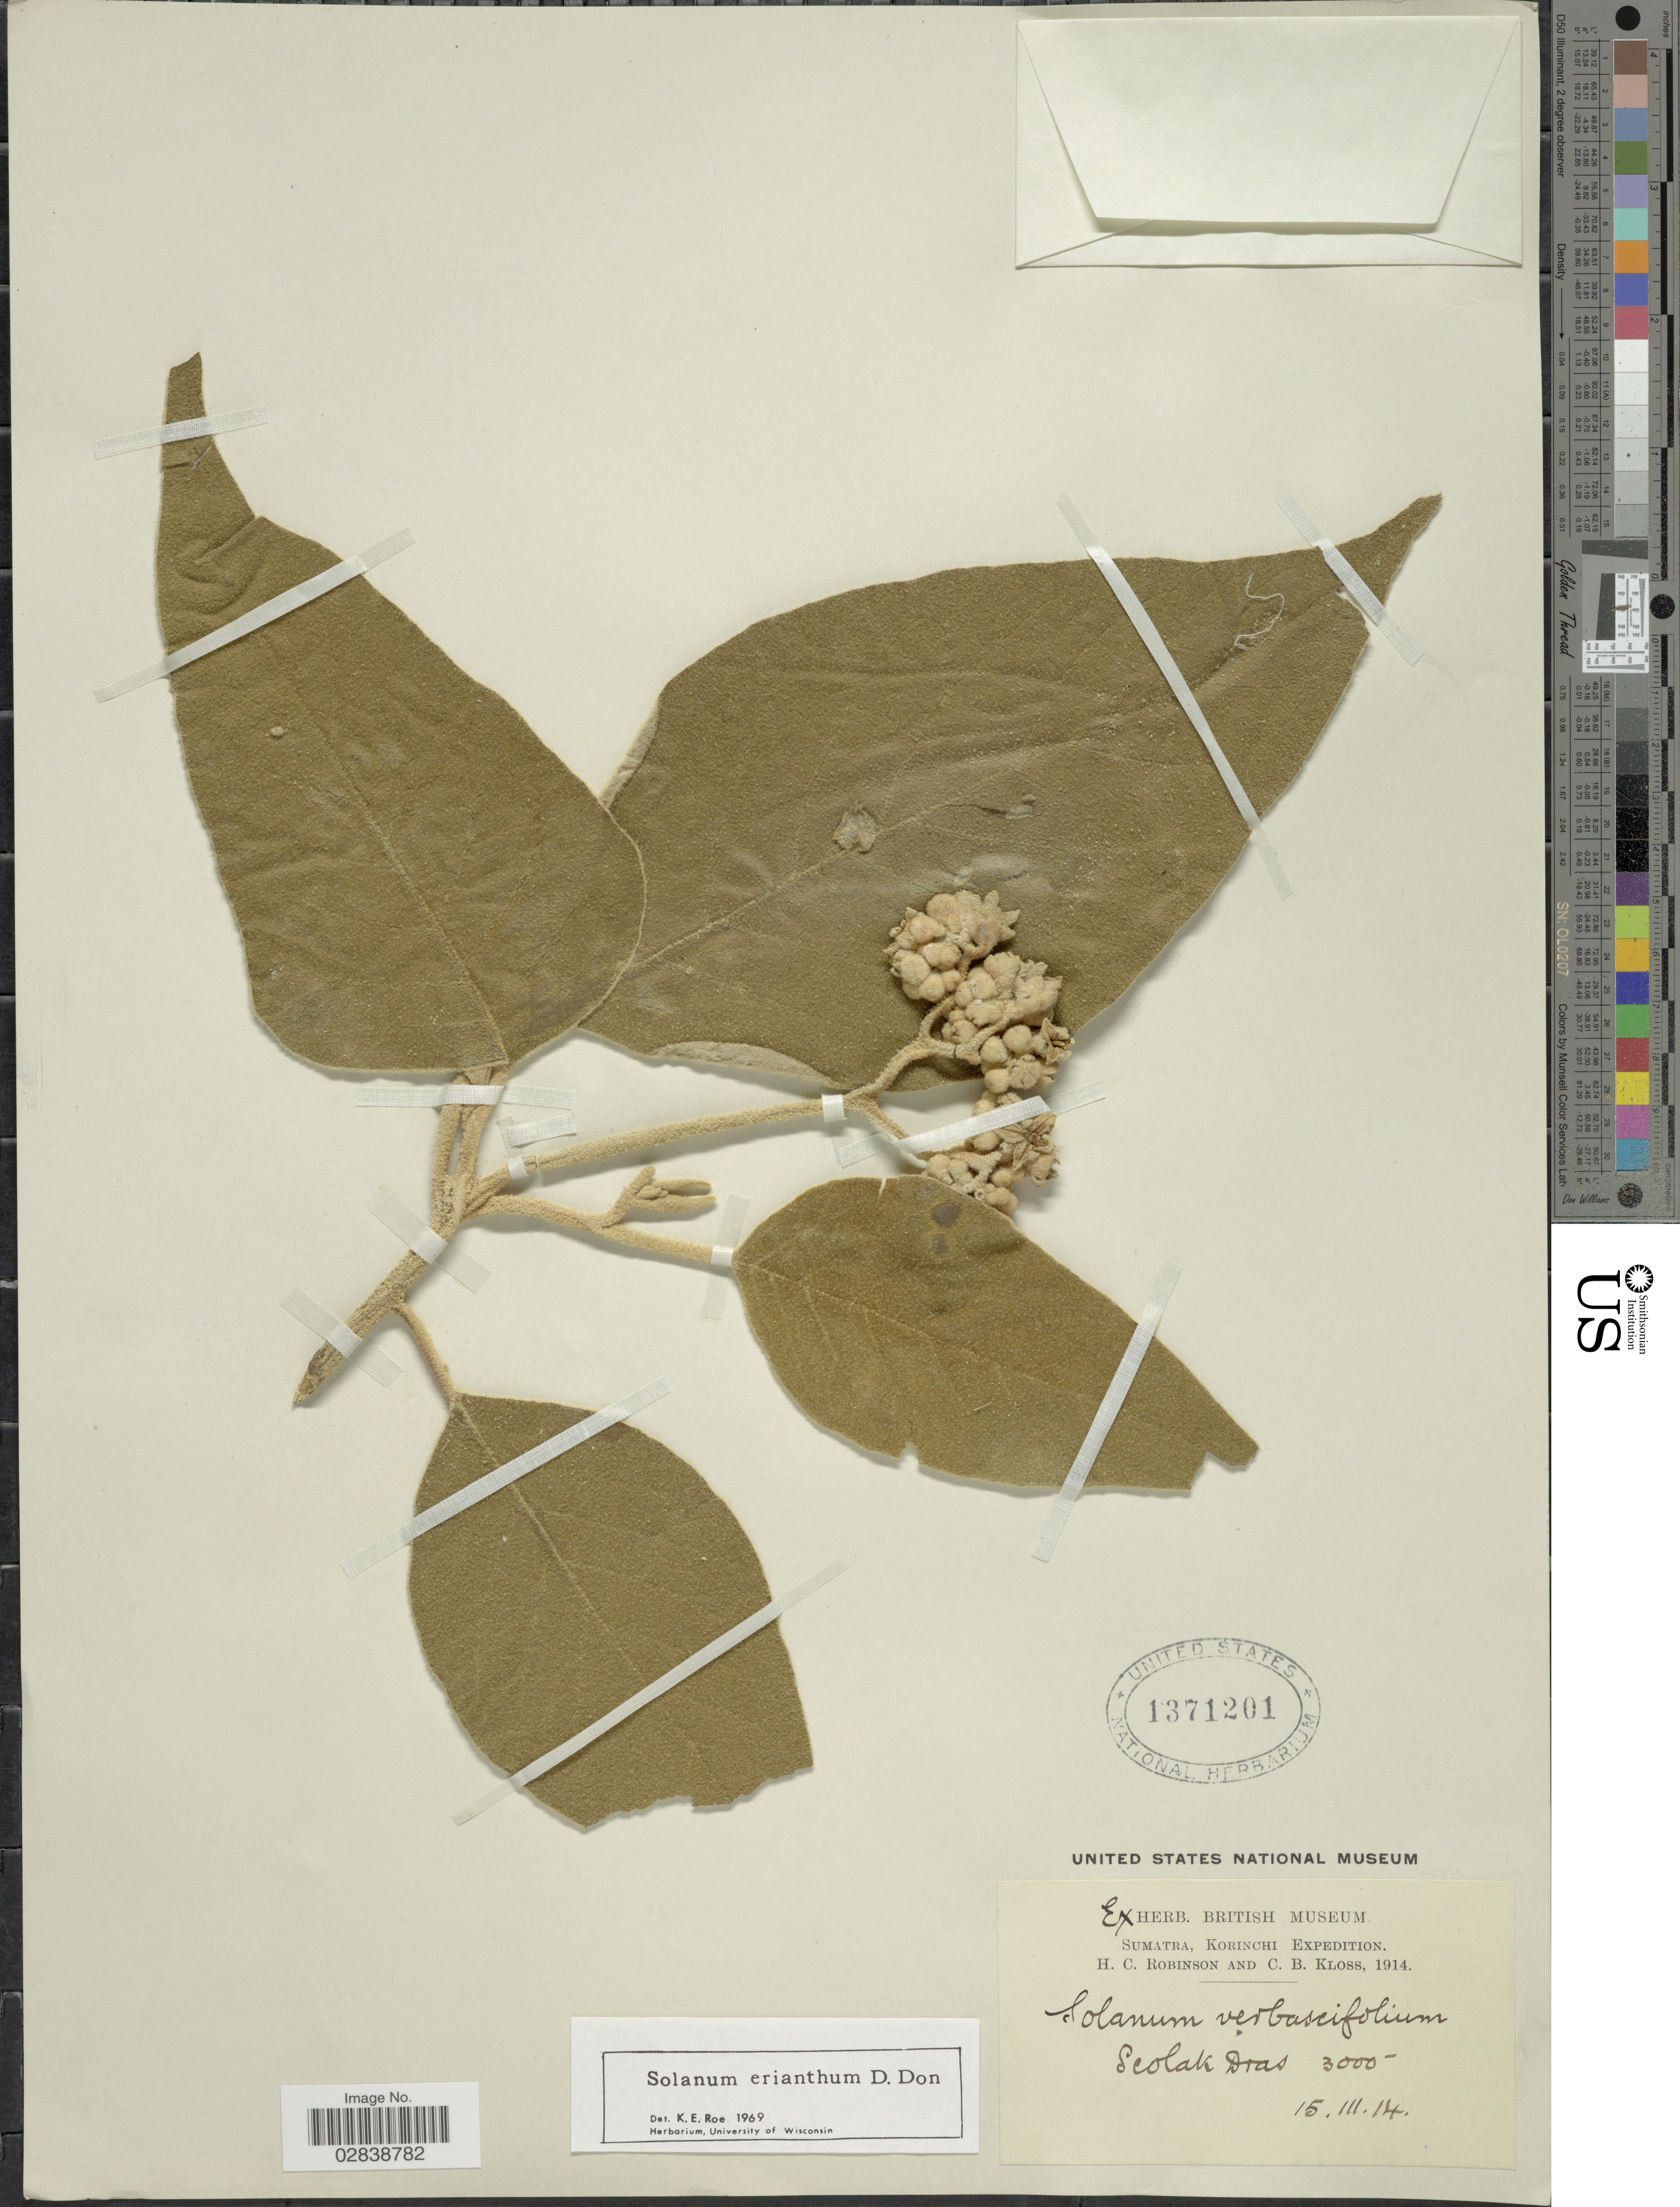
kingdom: Plantae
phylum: Tracheophyta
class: Magnoliopsida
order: Solanales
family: Solanaceae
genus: Solanum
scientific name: Solanum erianthum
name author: D. Don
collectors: H. C. Robinson & C. Kloss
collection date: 1914-03-15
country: Indonesia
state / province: Sumatra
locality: Korinchi. Scolak Dras.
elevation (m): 914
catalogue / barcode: US 1371201